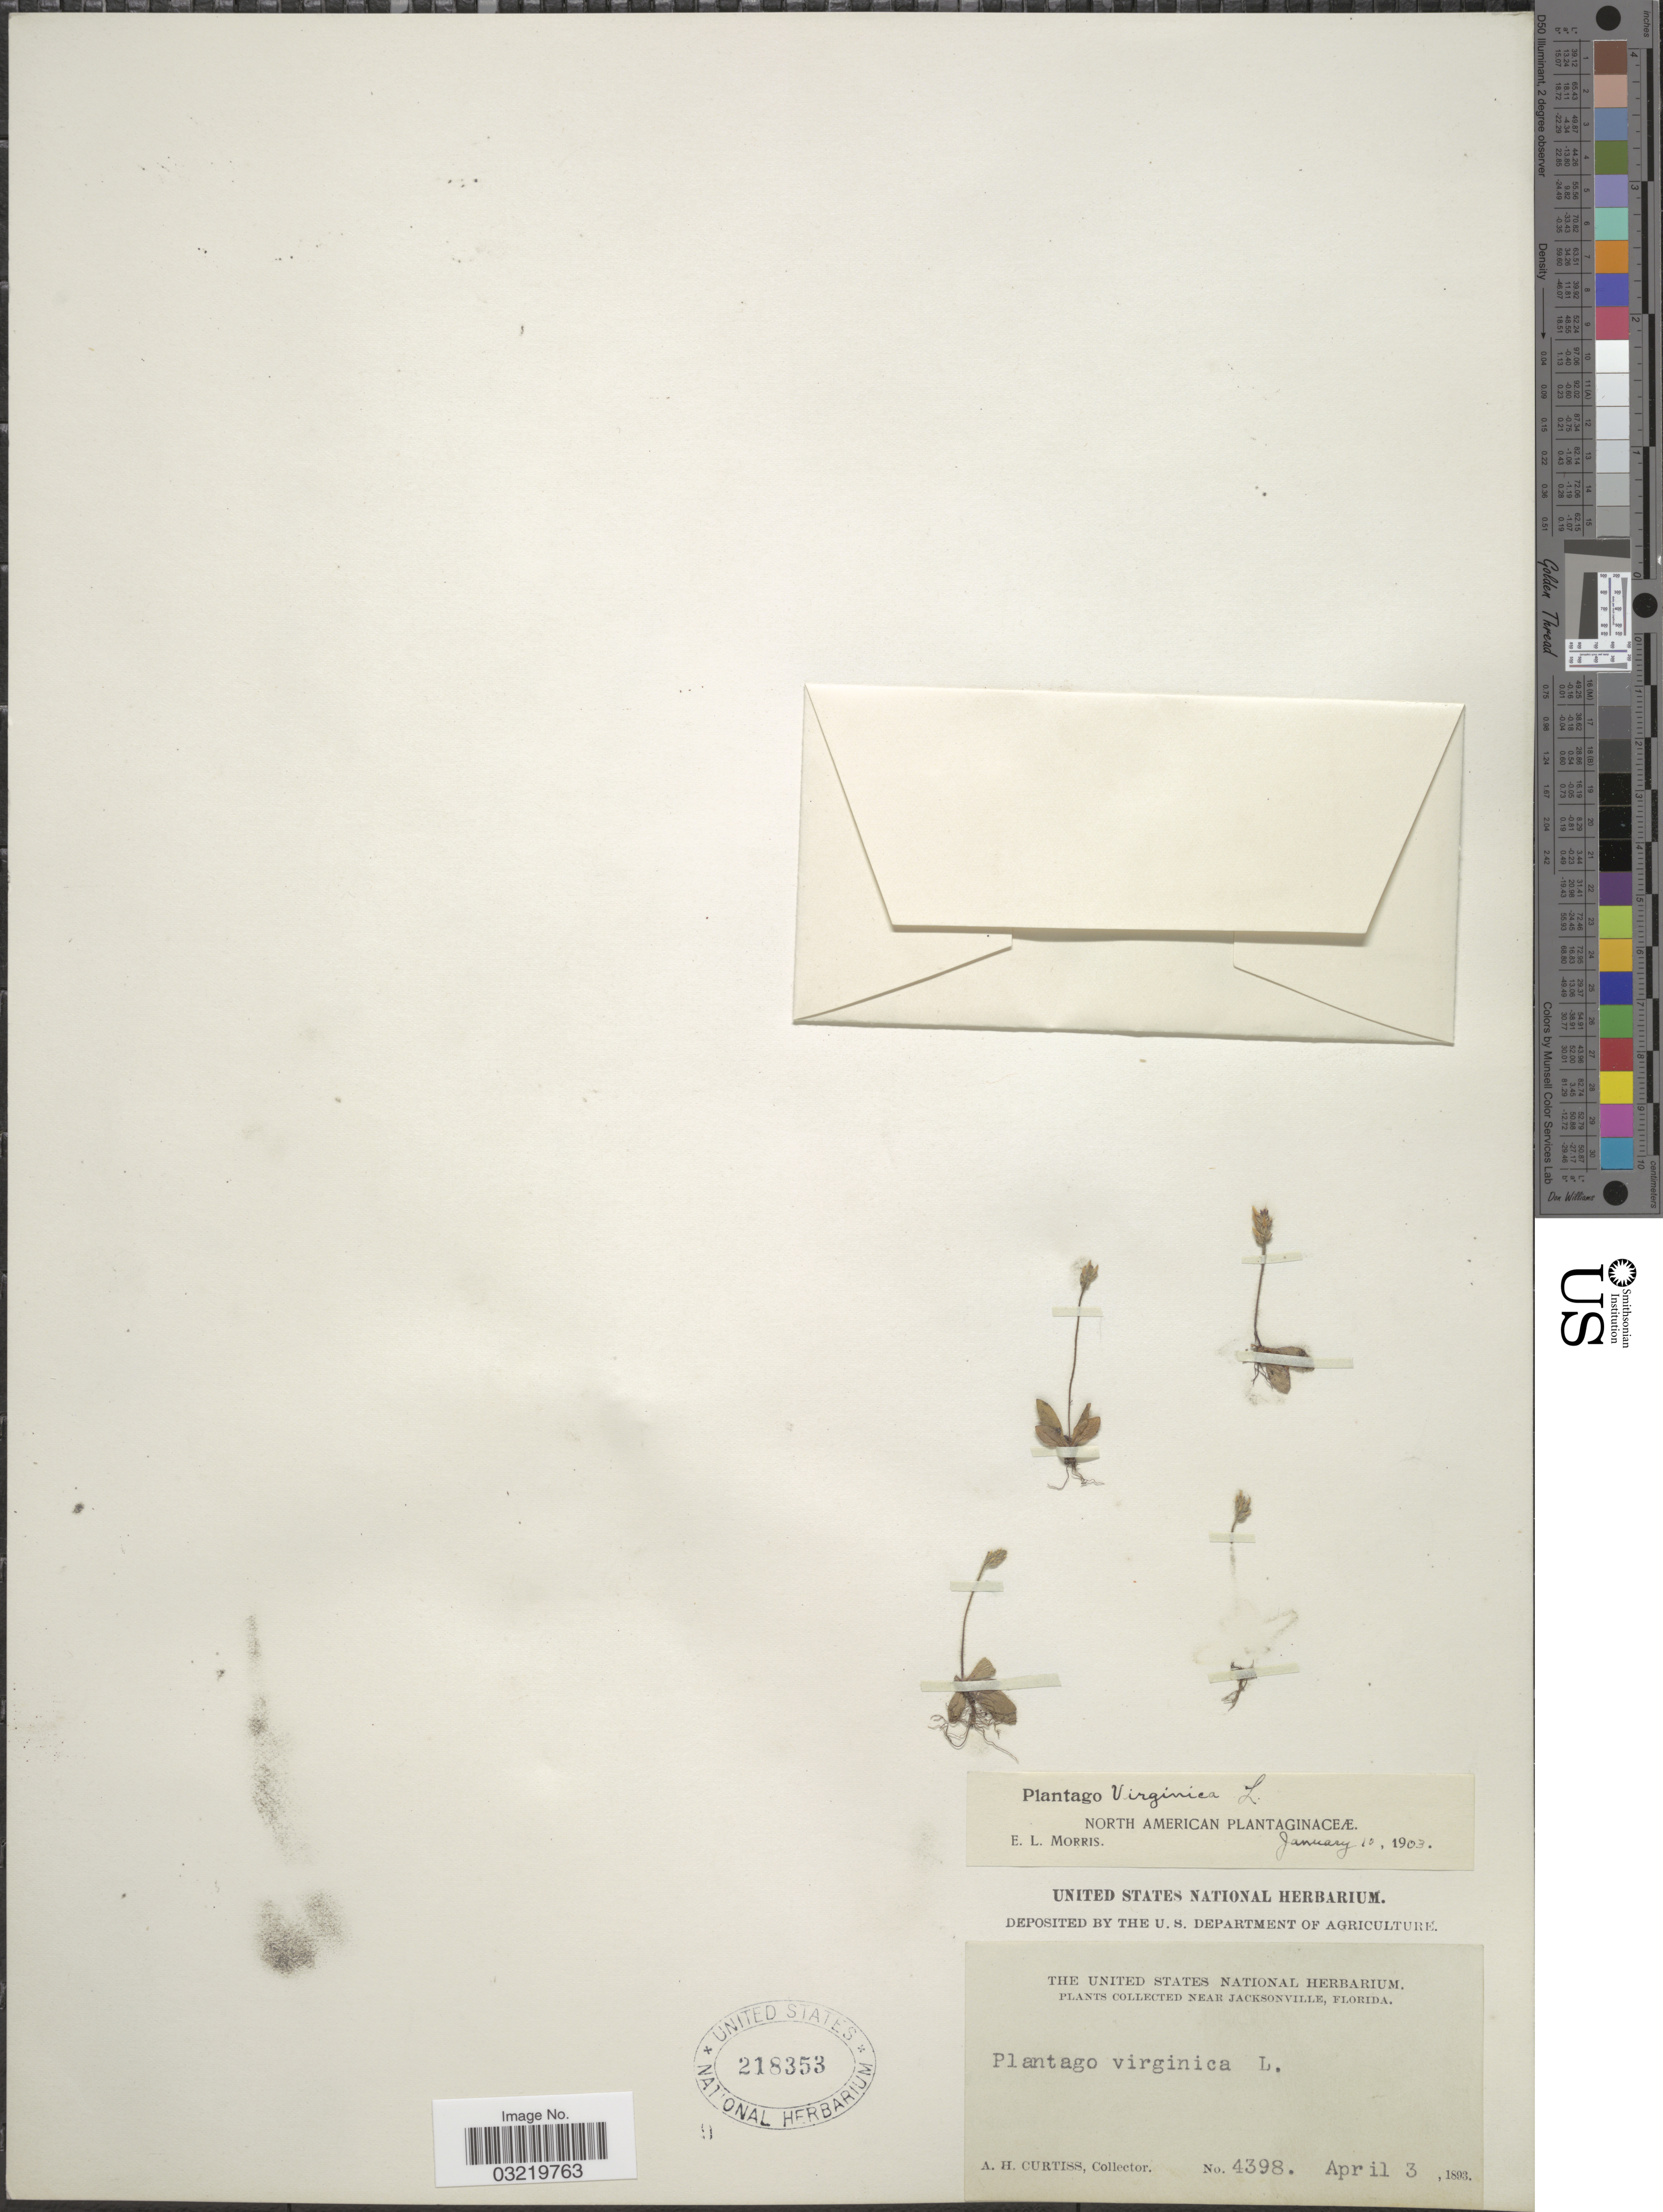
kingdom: Plantae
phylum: Tracheophyta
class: Magnoliopsida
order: Lamiales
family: Plantaginaceae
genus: Plantago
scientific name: Plantago virginica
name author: L.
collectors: A. H. Curtiss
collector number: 4398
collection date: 1893-04-03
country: United States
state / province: Florida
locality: Near Jacksonville.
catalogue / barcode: US 218353